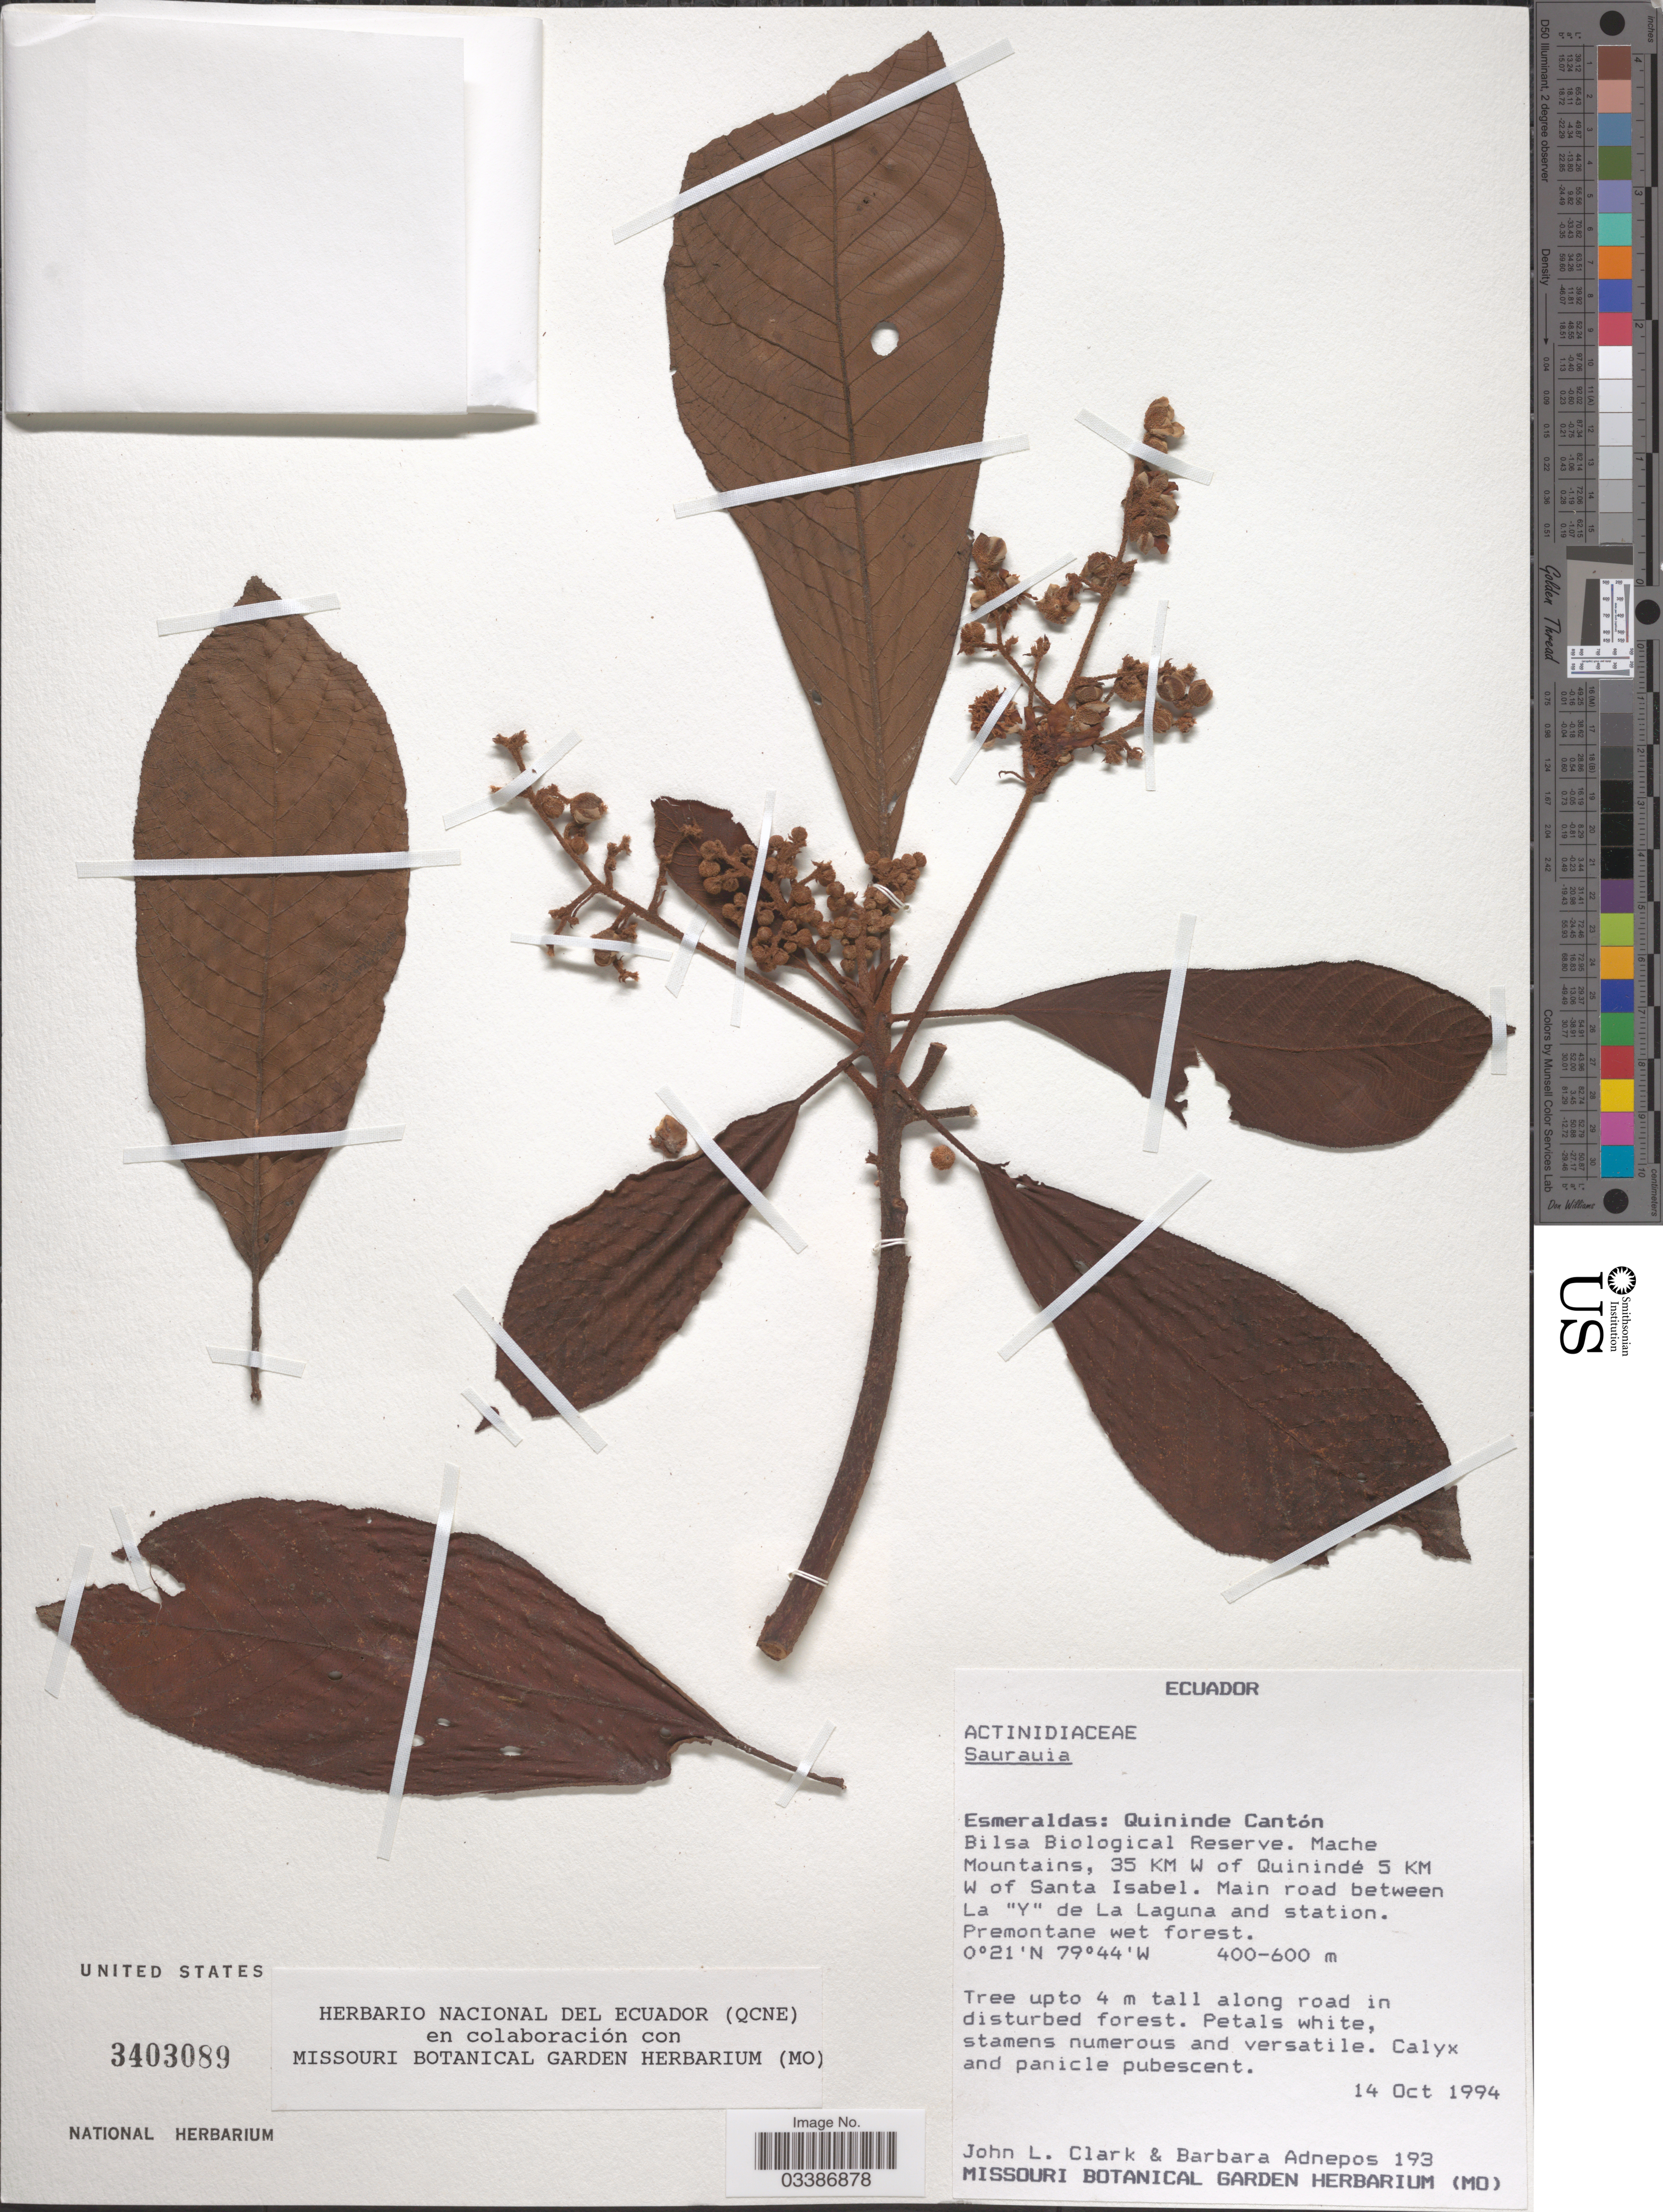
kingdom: Plantae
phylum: Tracheophyta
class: Magnoliopsida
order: Ericales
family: Actinidiaceae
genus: Saurauia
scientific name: Saurauia sp.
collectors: J. L. Clark & B. Adnepos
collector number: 193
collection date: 1994-10-14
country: Ecuador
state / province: Esmeraldas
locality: Quininde Cantón. Bilsa Biological Reserve. Mache Mountains, 35 KM W of Quinindé 5 KM W of Santa Isabel. Main road between La "Y" de La Laguna and station.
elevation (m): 400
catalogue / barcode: US 3403089